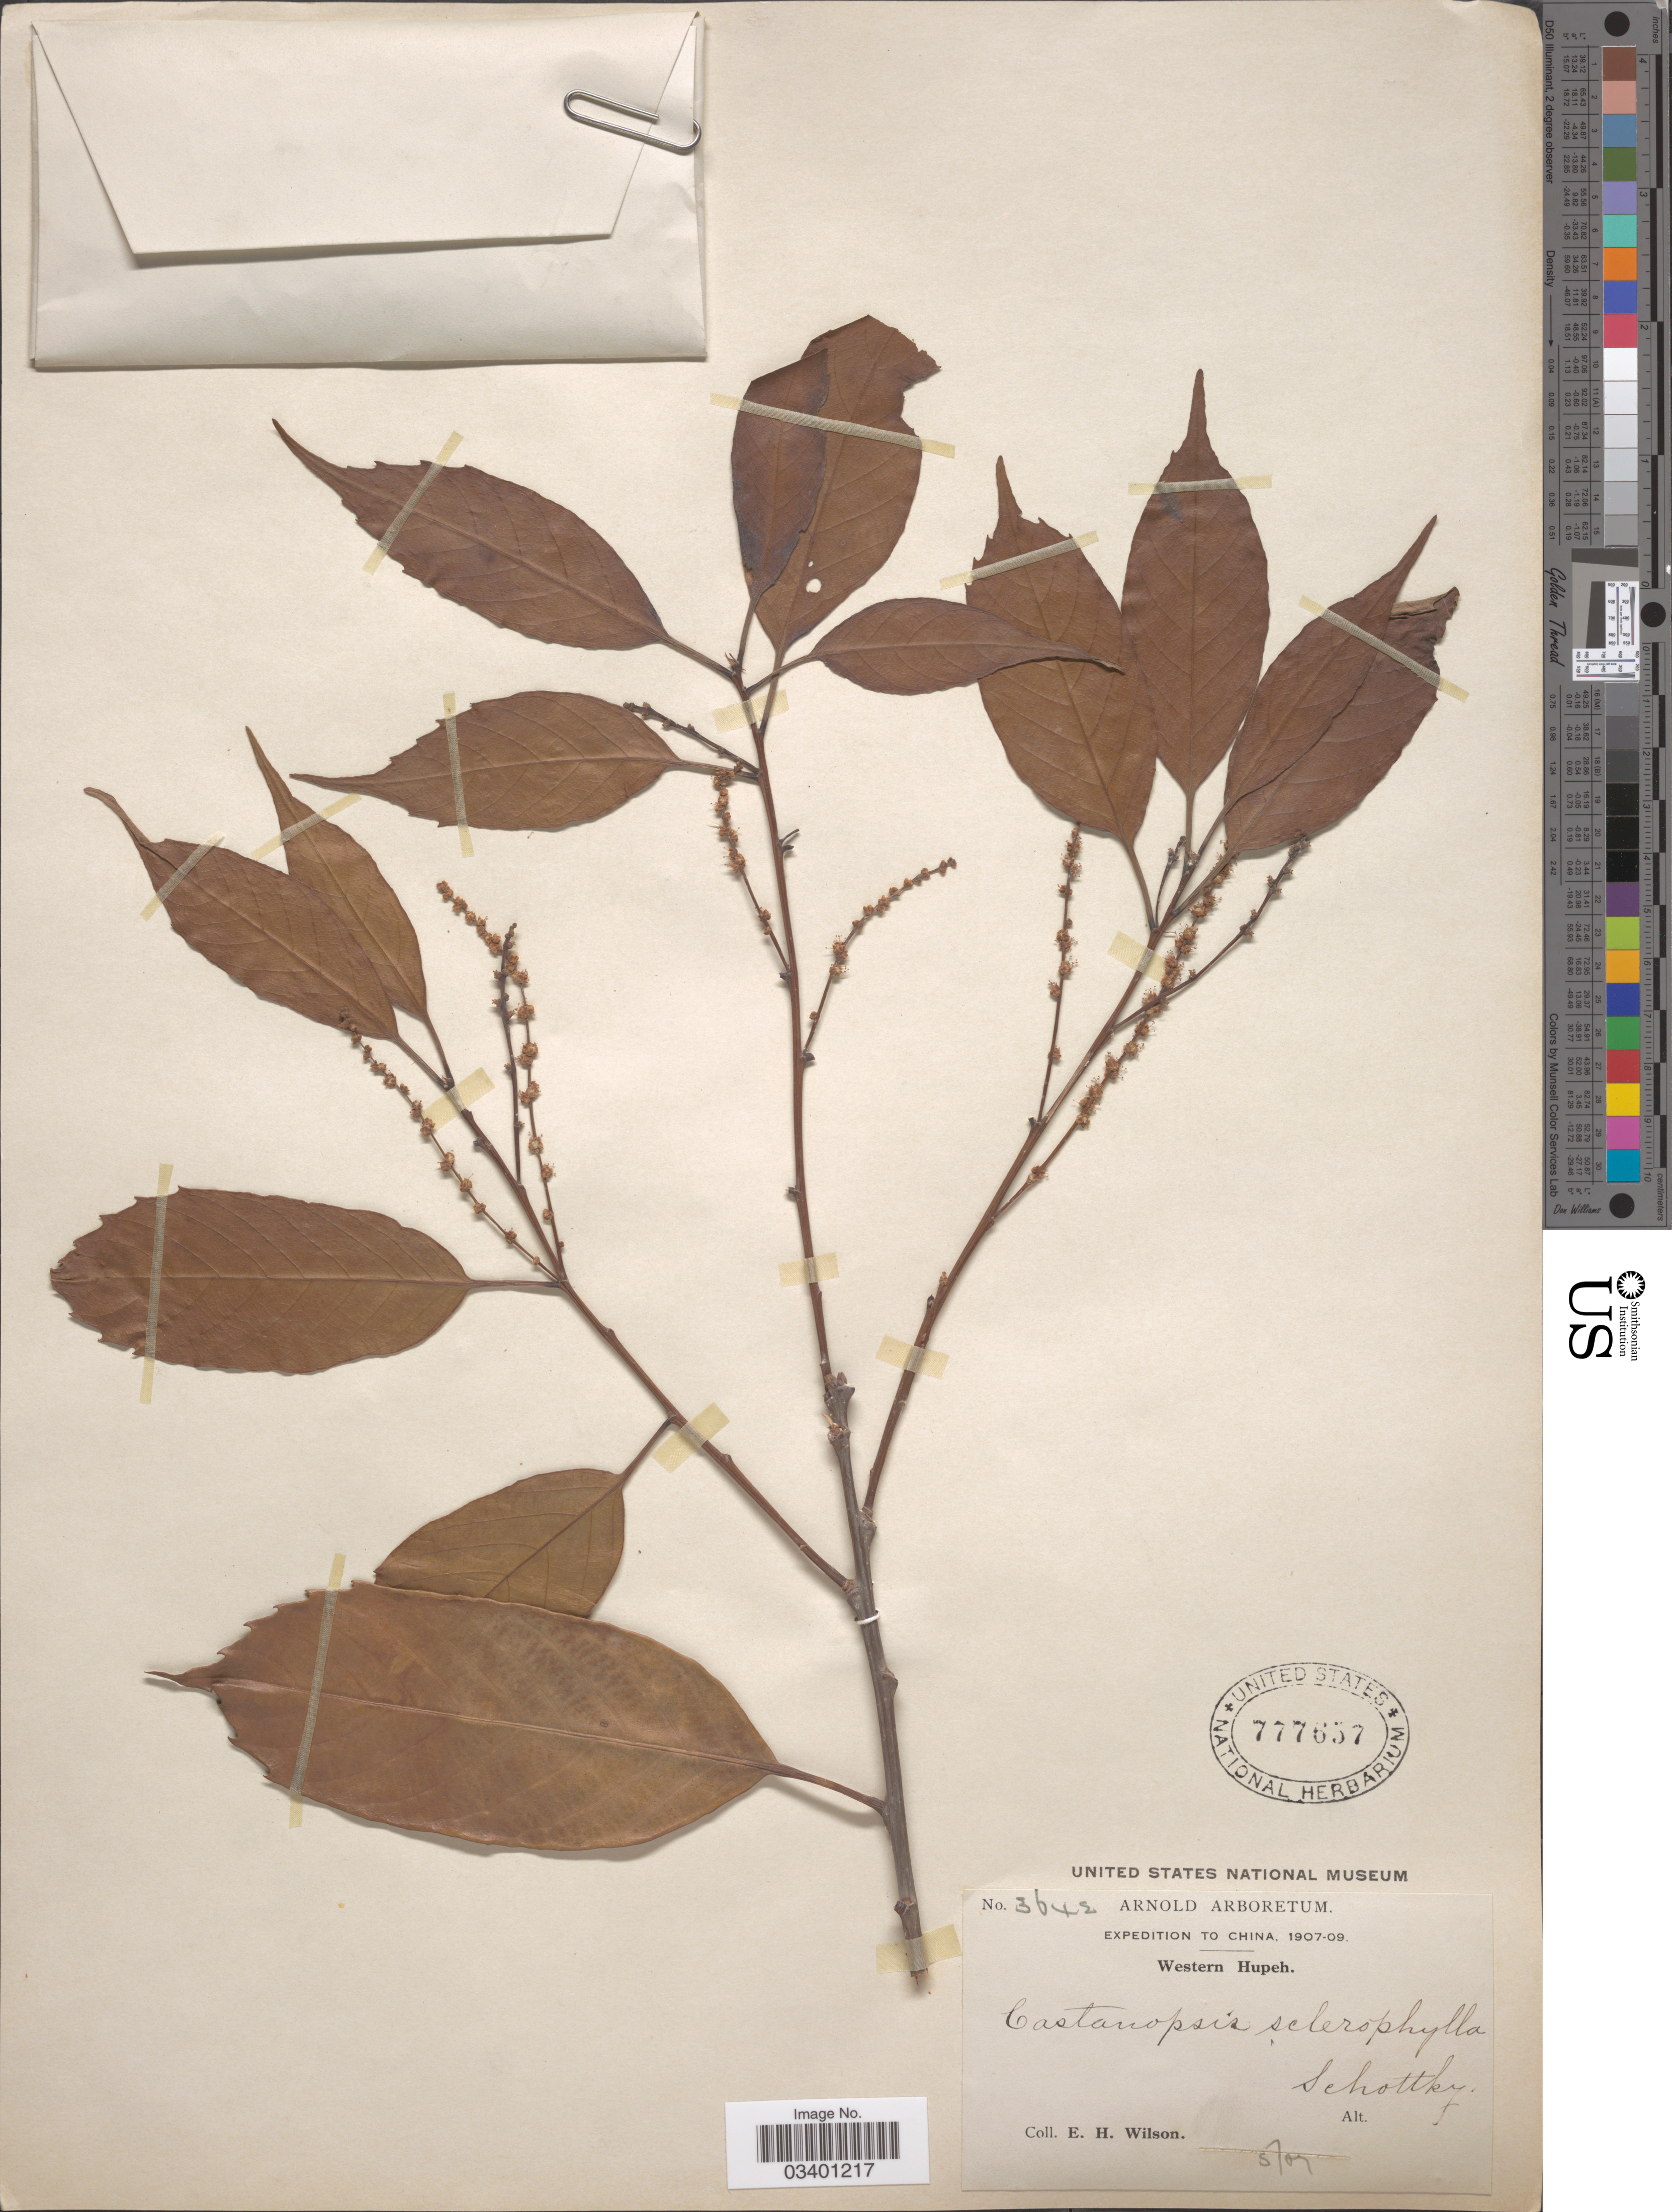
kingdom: Plantae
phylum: Tracheophyta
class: Magnoliopsida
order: Fagales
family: Fagaceae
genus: Castanopsis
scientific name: Castanopsis sclerophylla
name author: (Lindl.) Schottky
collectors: E. Wilson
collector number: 3642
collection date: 1907-05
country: China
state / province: Hubei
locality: Western Hupeh.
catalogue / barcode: US 777657